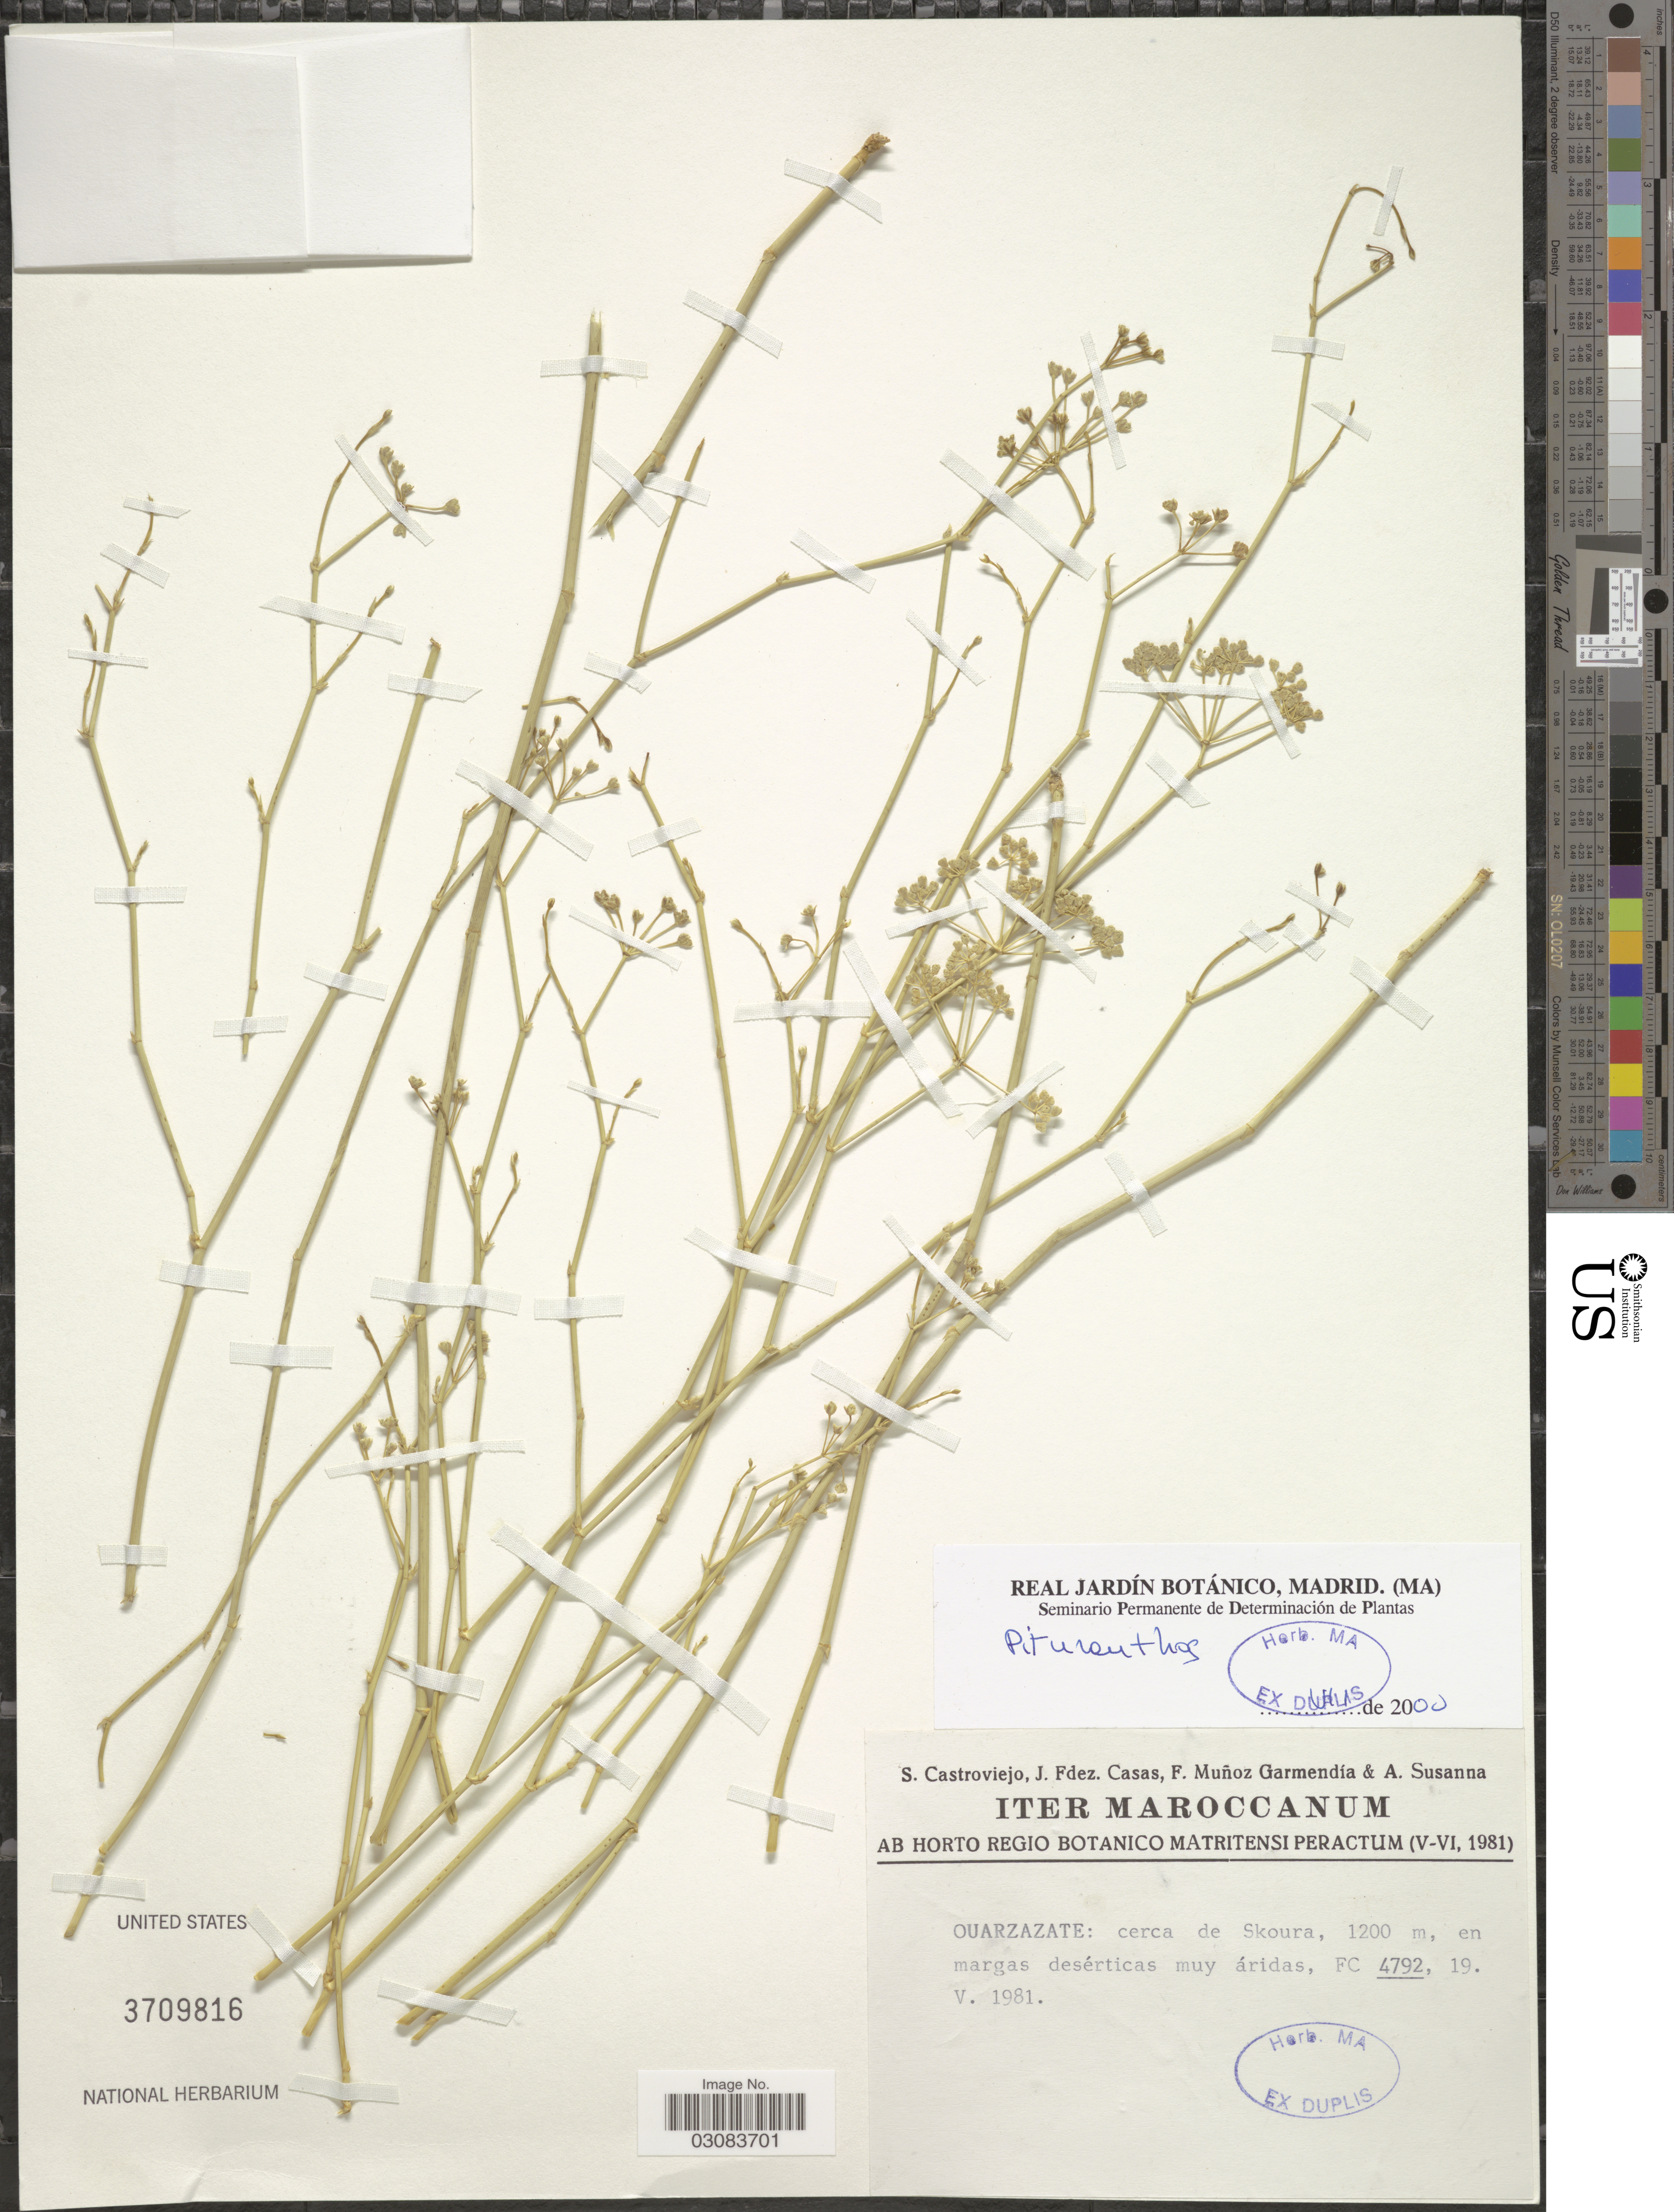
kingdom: Plantae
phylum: Tracheophyta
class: Magnoliopsida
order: Apiales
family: Apiaceae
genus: Deverra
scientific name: Deverra sp.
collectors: S. Castroviejo, J. Casas, F. Muñoz Garmendia & A. Susanna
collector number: FC 4792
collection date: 1981-05-19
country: Morocco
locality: Ouarzazate: cerca de Skoura.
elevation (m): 1200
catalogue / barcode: US 3709816